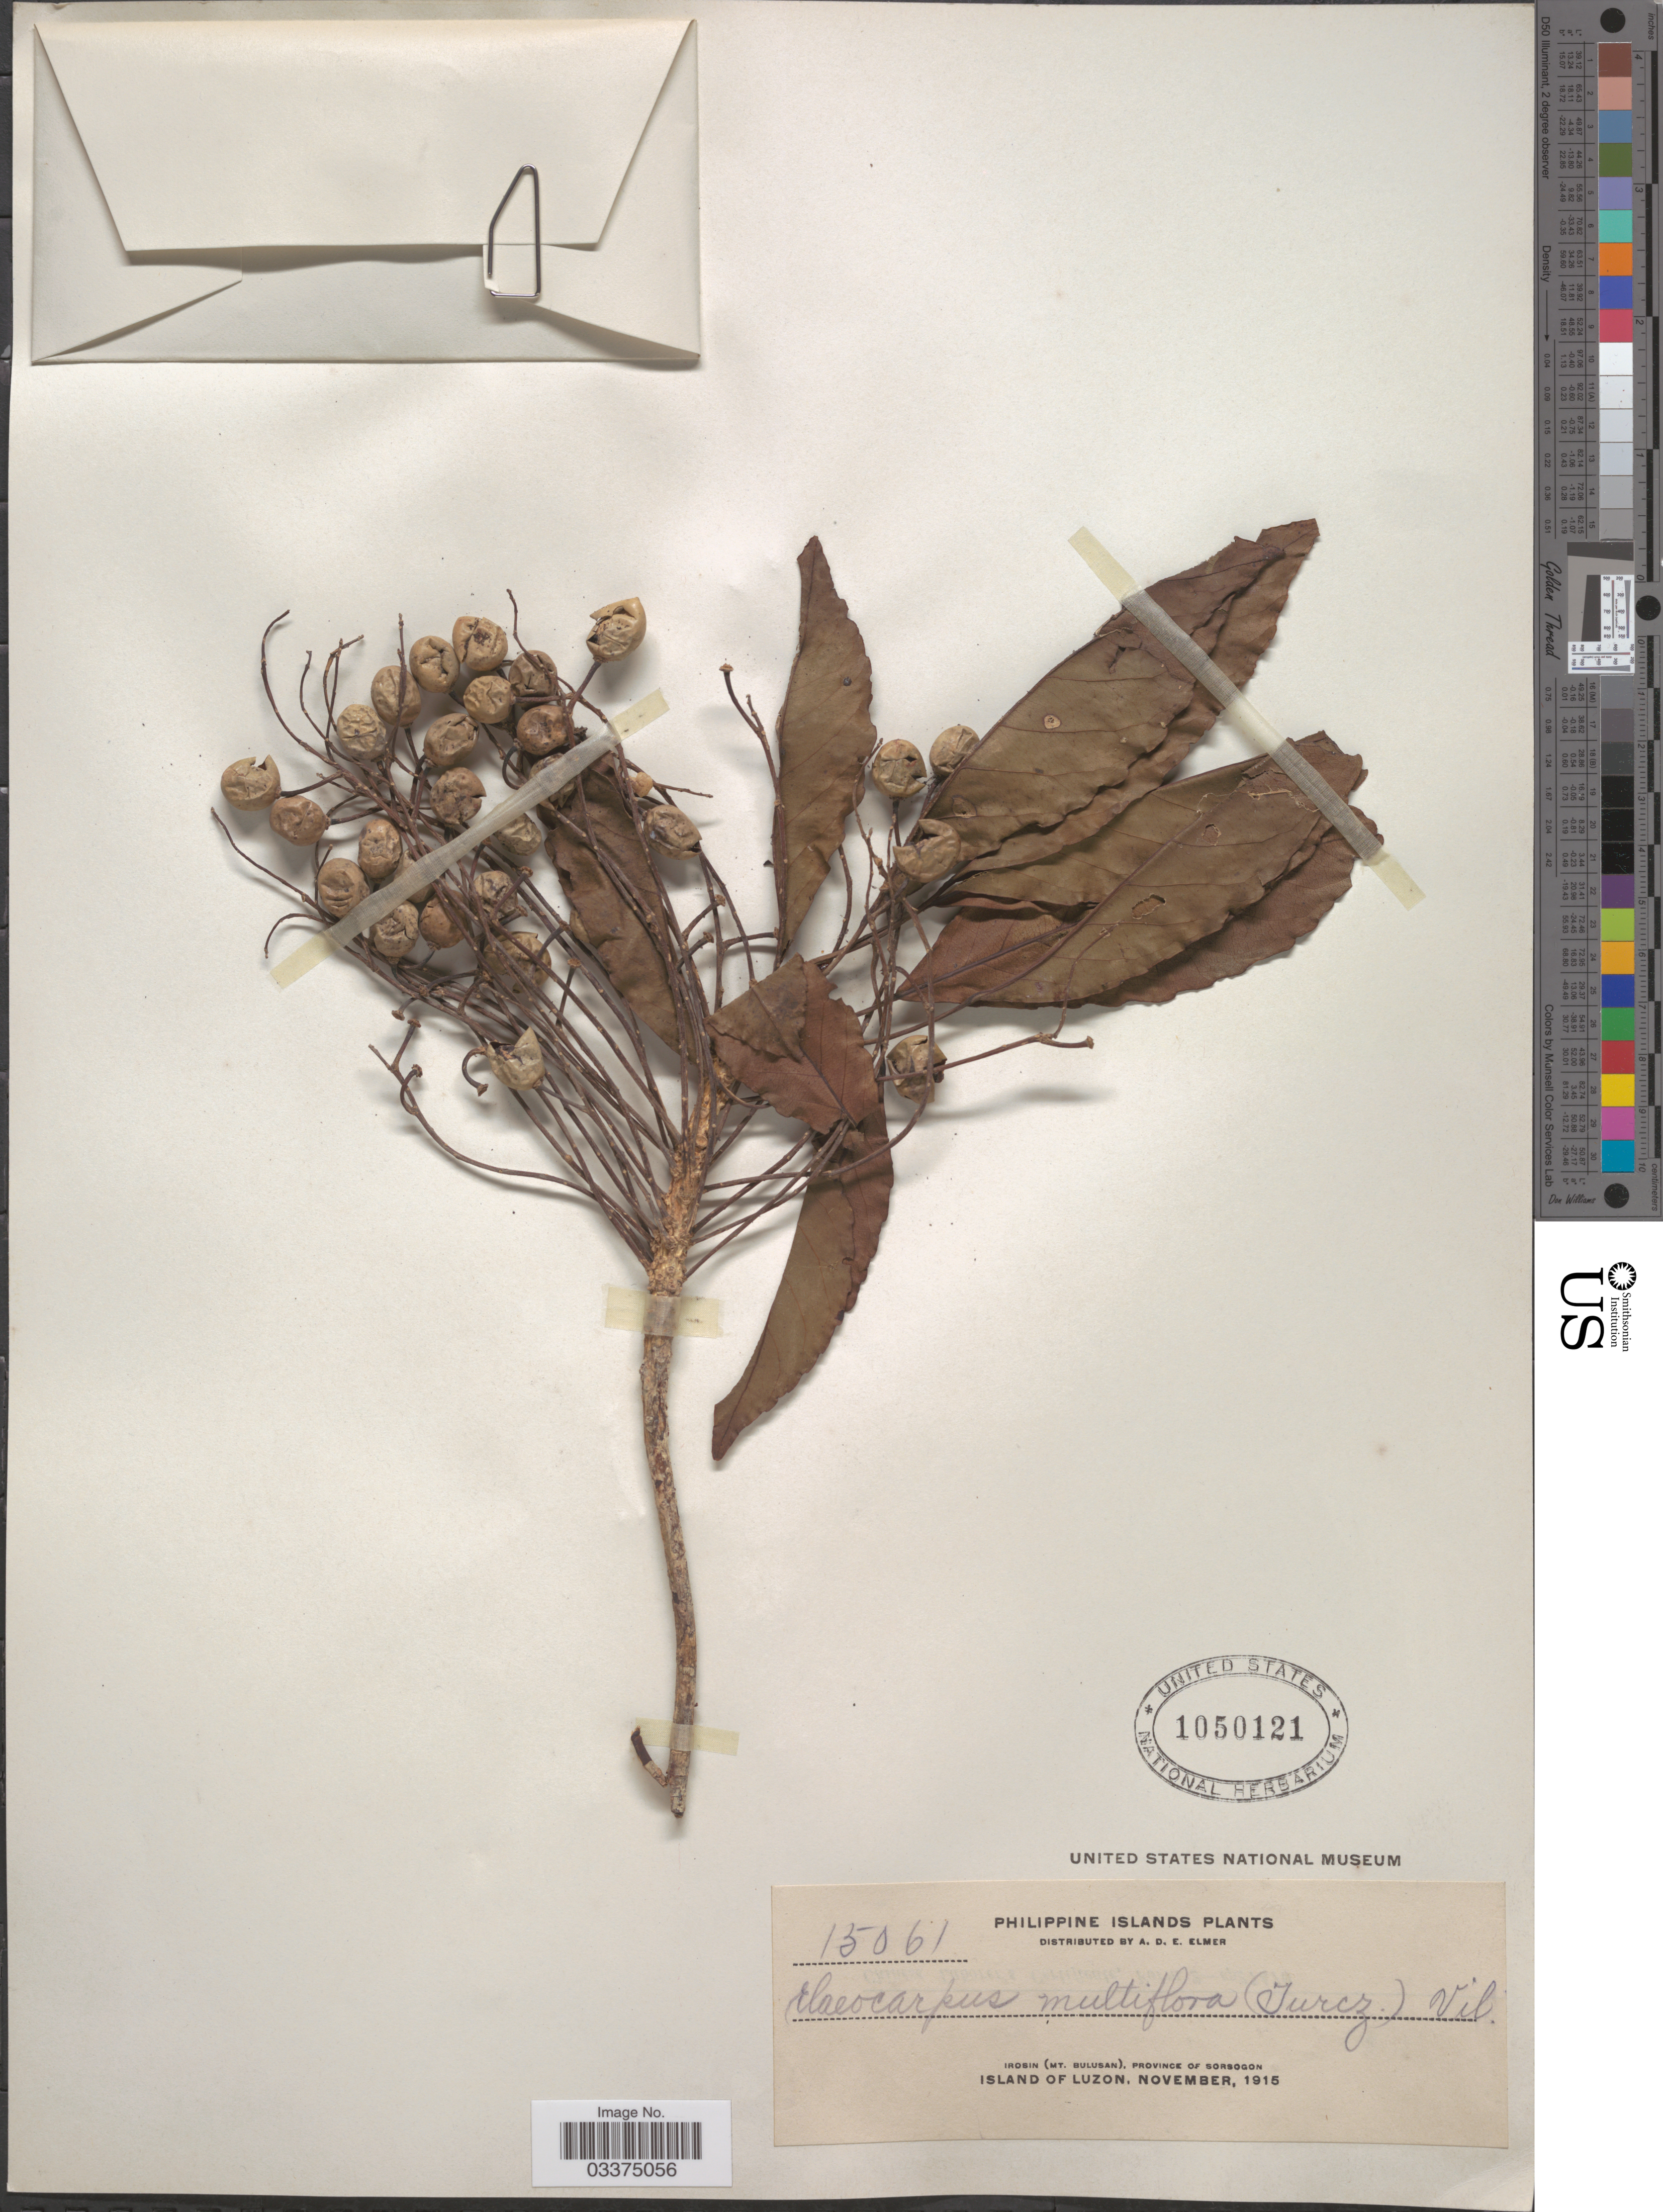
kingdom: Plantae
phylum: Tracheophyta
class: Magnoliopsida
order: Oxalidales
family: Elaeocarpaceae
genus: Elaeocarpus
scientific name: Elaeocarpus multiflorus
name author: (Turcz.) Fern.-Vill.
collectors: A. D. E. Elmer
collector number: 15061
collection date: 1915-11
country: Philippines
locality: Irosin (Mt. Bulusan), Province of Sorsogon. Island of Luzon.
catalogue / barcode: US 1050121